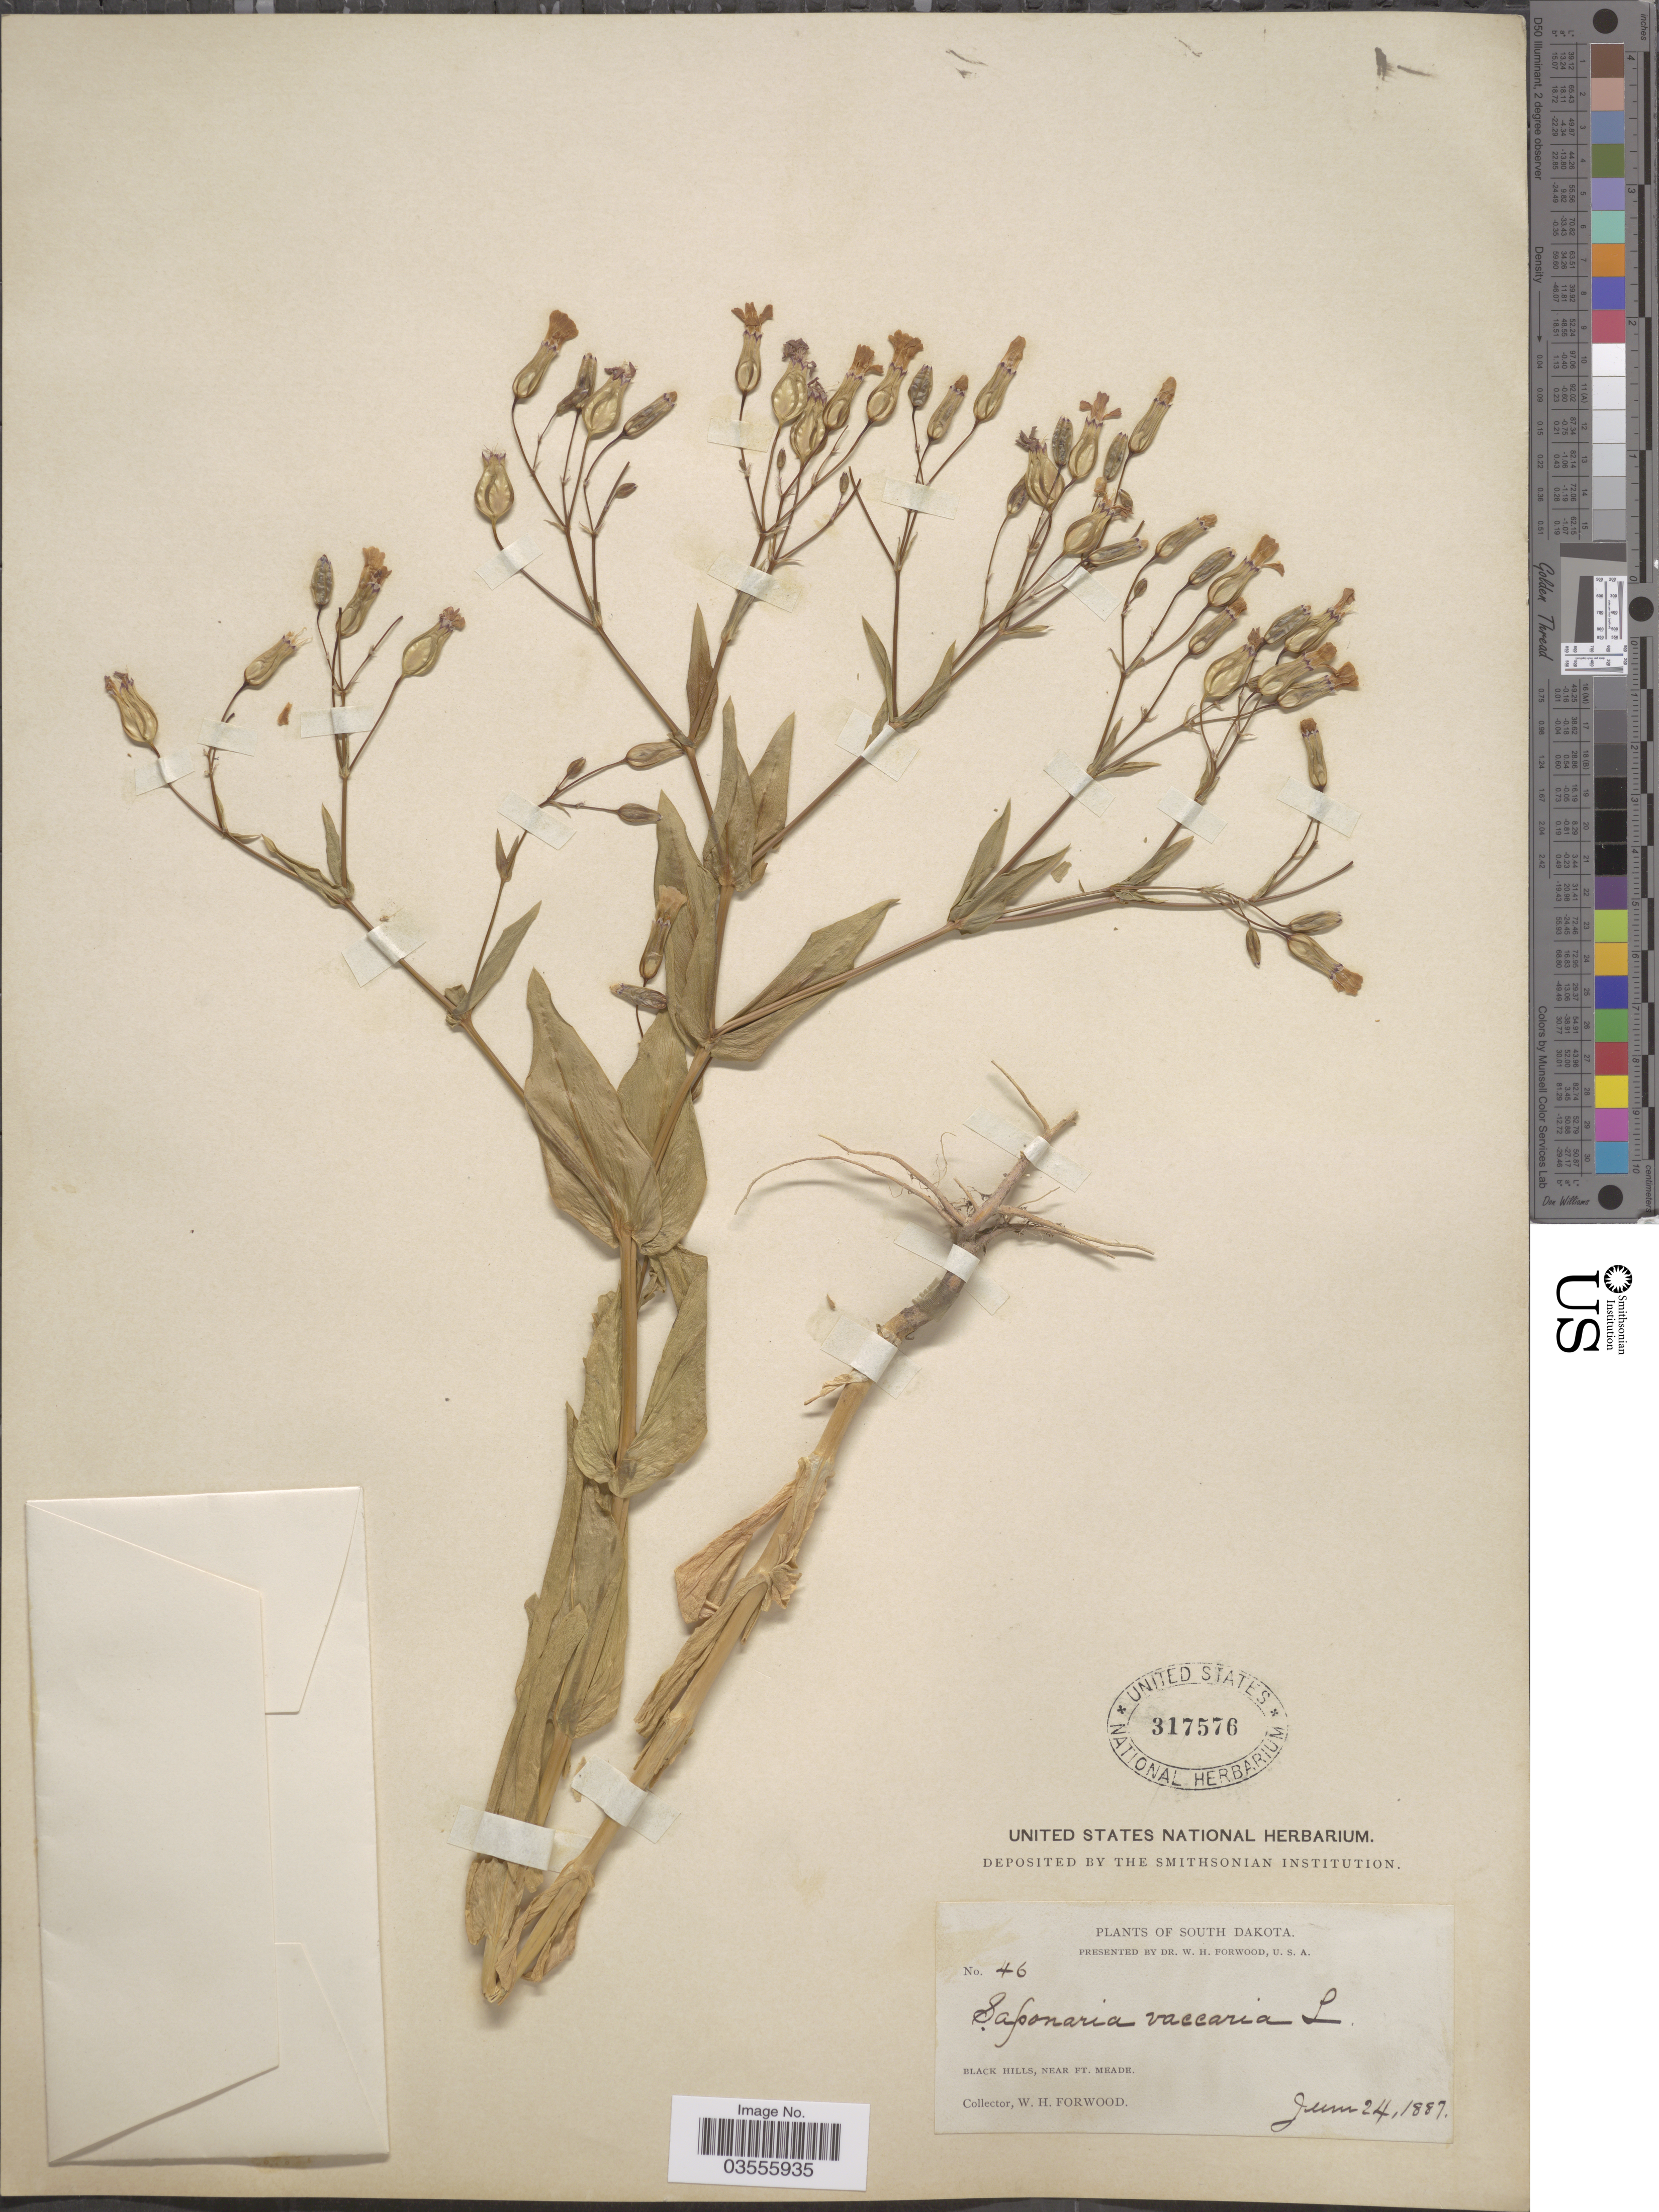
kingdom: Plantae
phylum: Tracheophyta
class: Magnoliopsida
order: Caryophyllales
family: Caryophyllaceae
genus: Gypsophila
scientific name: Gypsophila vaccaria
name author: (L.) Sm.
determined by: Strong, M. T., (US), Smithsonian Institution - National Museum of Natural History (UNITED STATES)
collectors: W. Forwood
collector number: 46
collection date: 1887-06-24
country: United States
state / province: South Dakota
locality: Black Hills, near Ft. Meade.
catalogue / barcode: US 317576